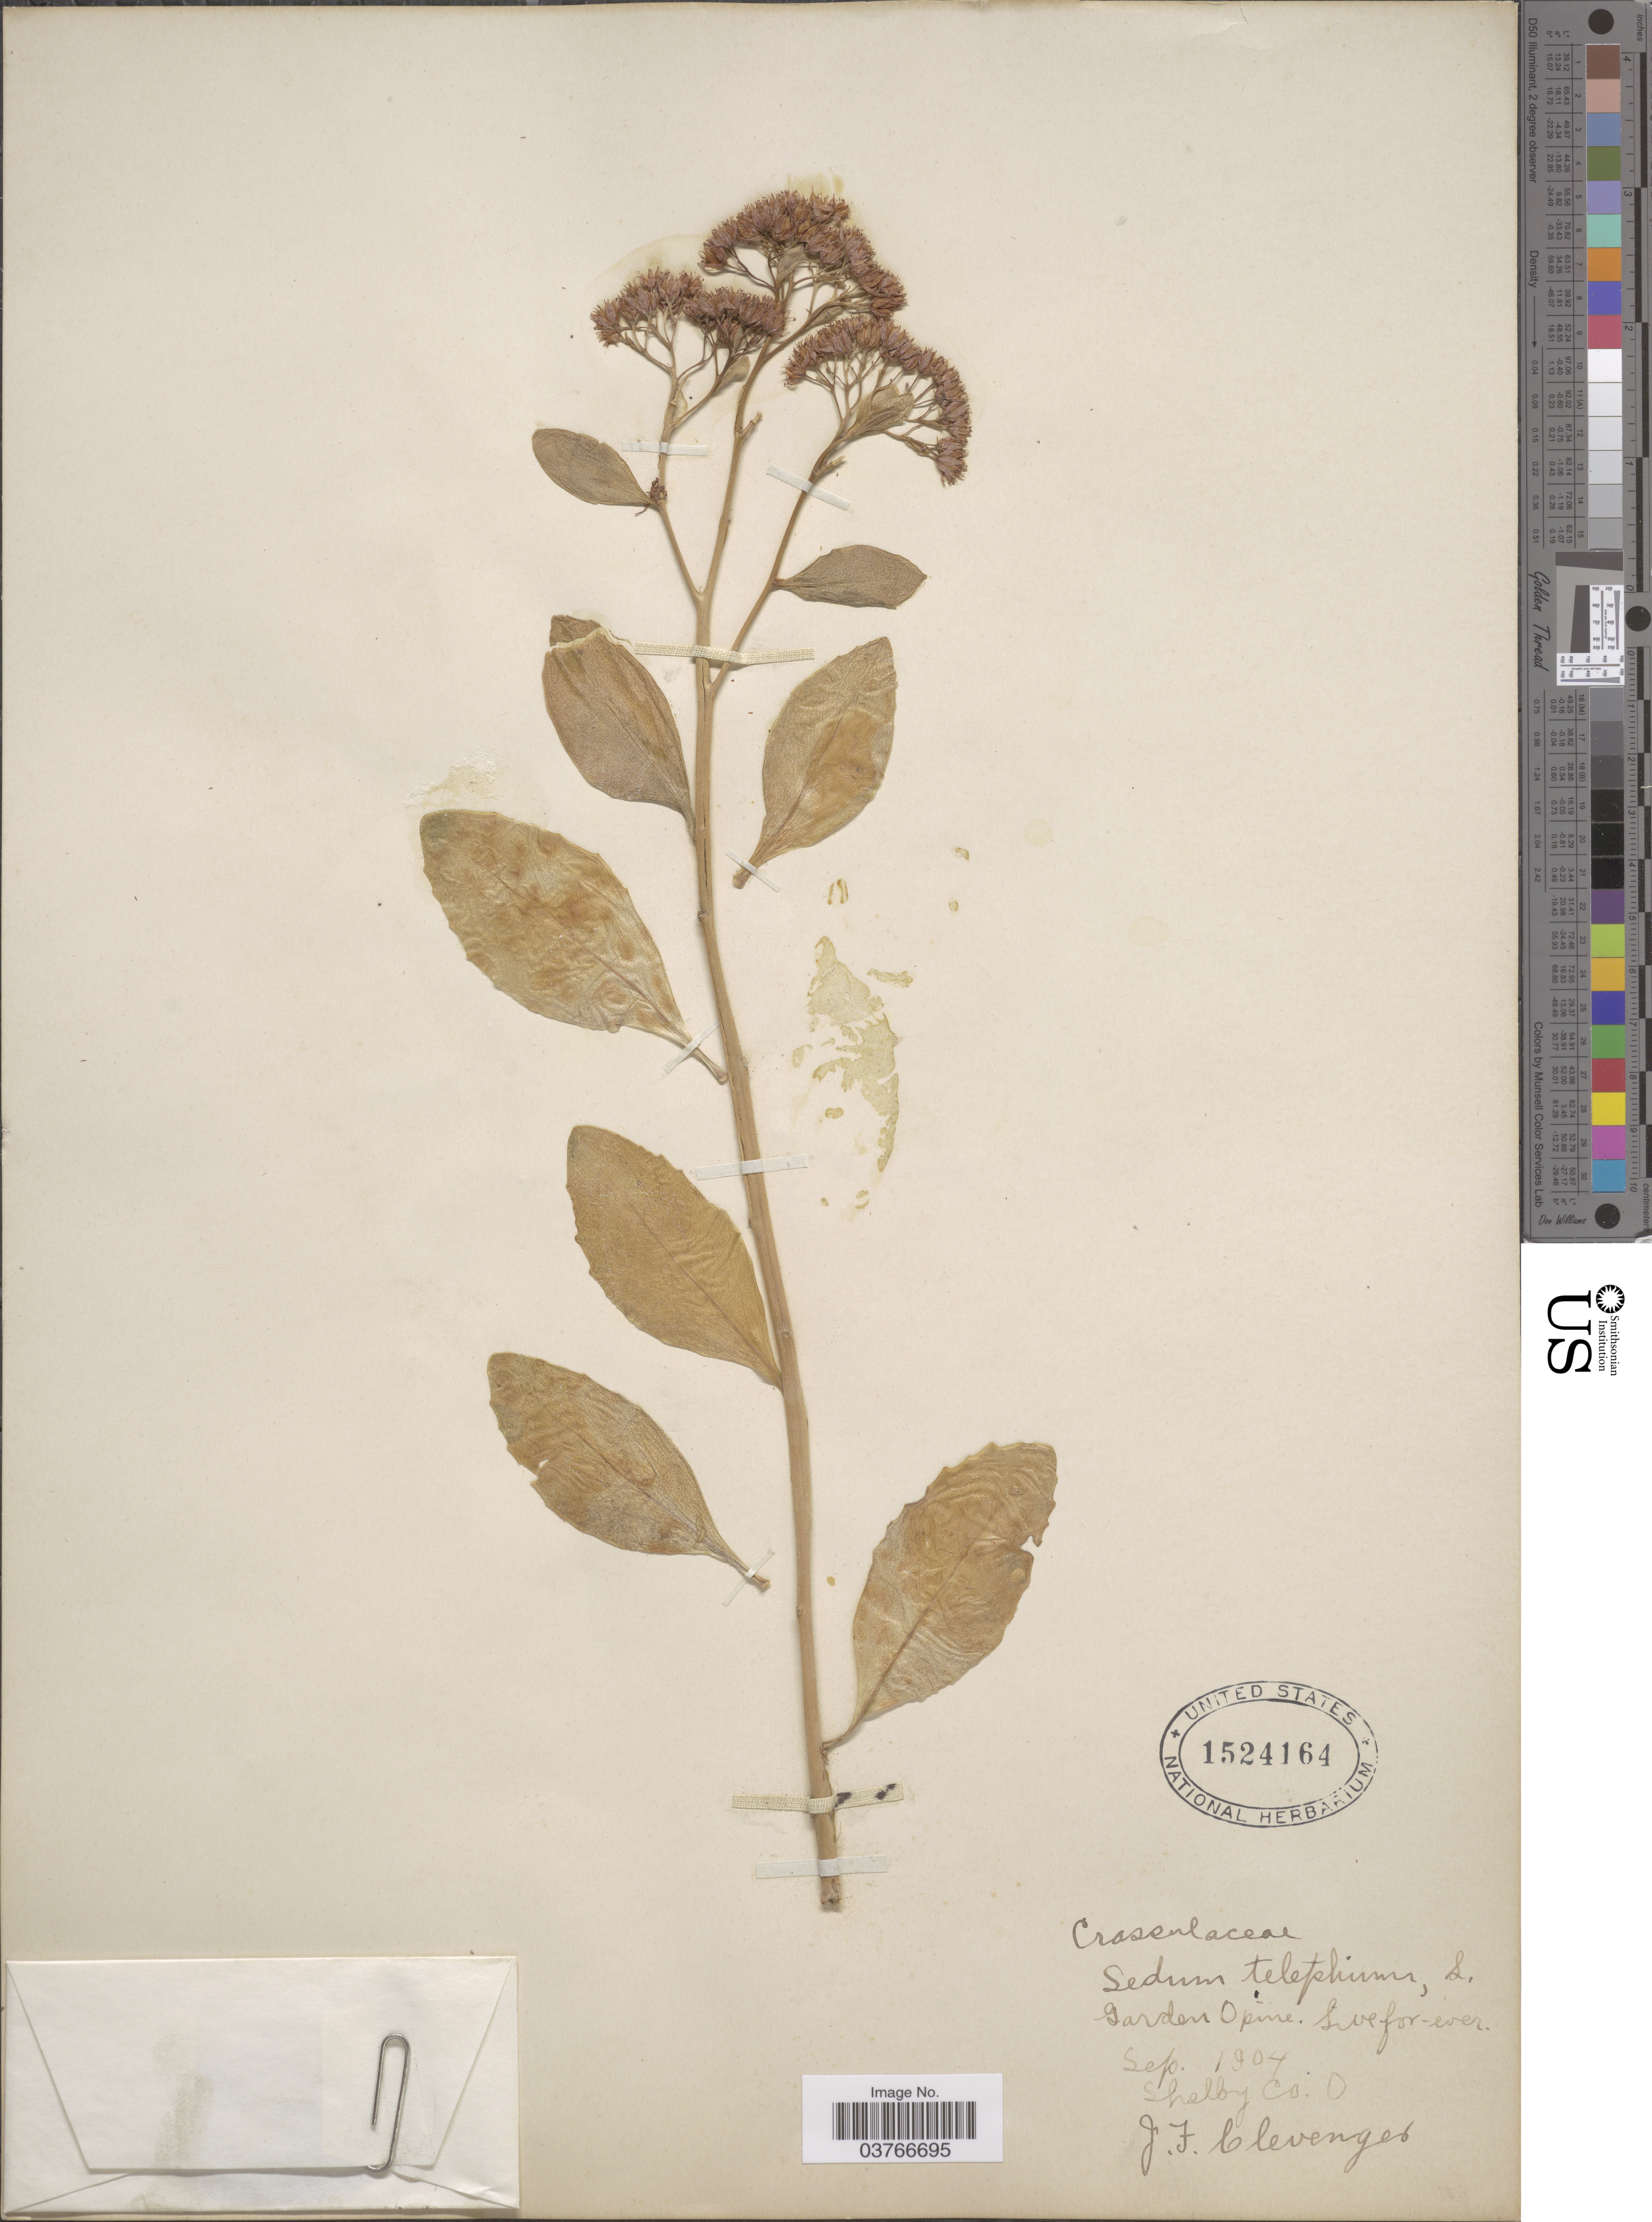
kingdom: Plantae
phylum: Tracheophyta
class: Magnoliopsida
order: Saxifragales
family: Crassulaceae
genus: Hylotelephium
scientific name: Hylotelephium erythrostictum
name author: (Miquel) H. Ohba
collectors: J. F. Clevenger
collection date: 1904-09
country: United States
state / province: Ohio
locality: Shelby Co.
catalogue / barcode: US 1524164